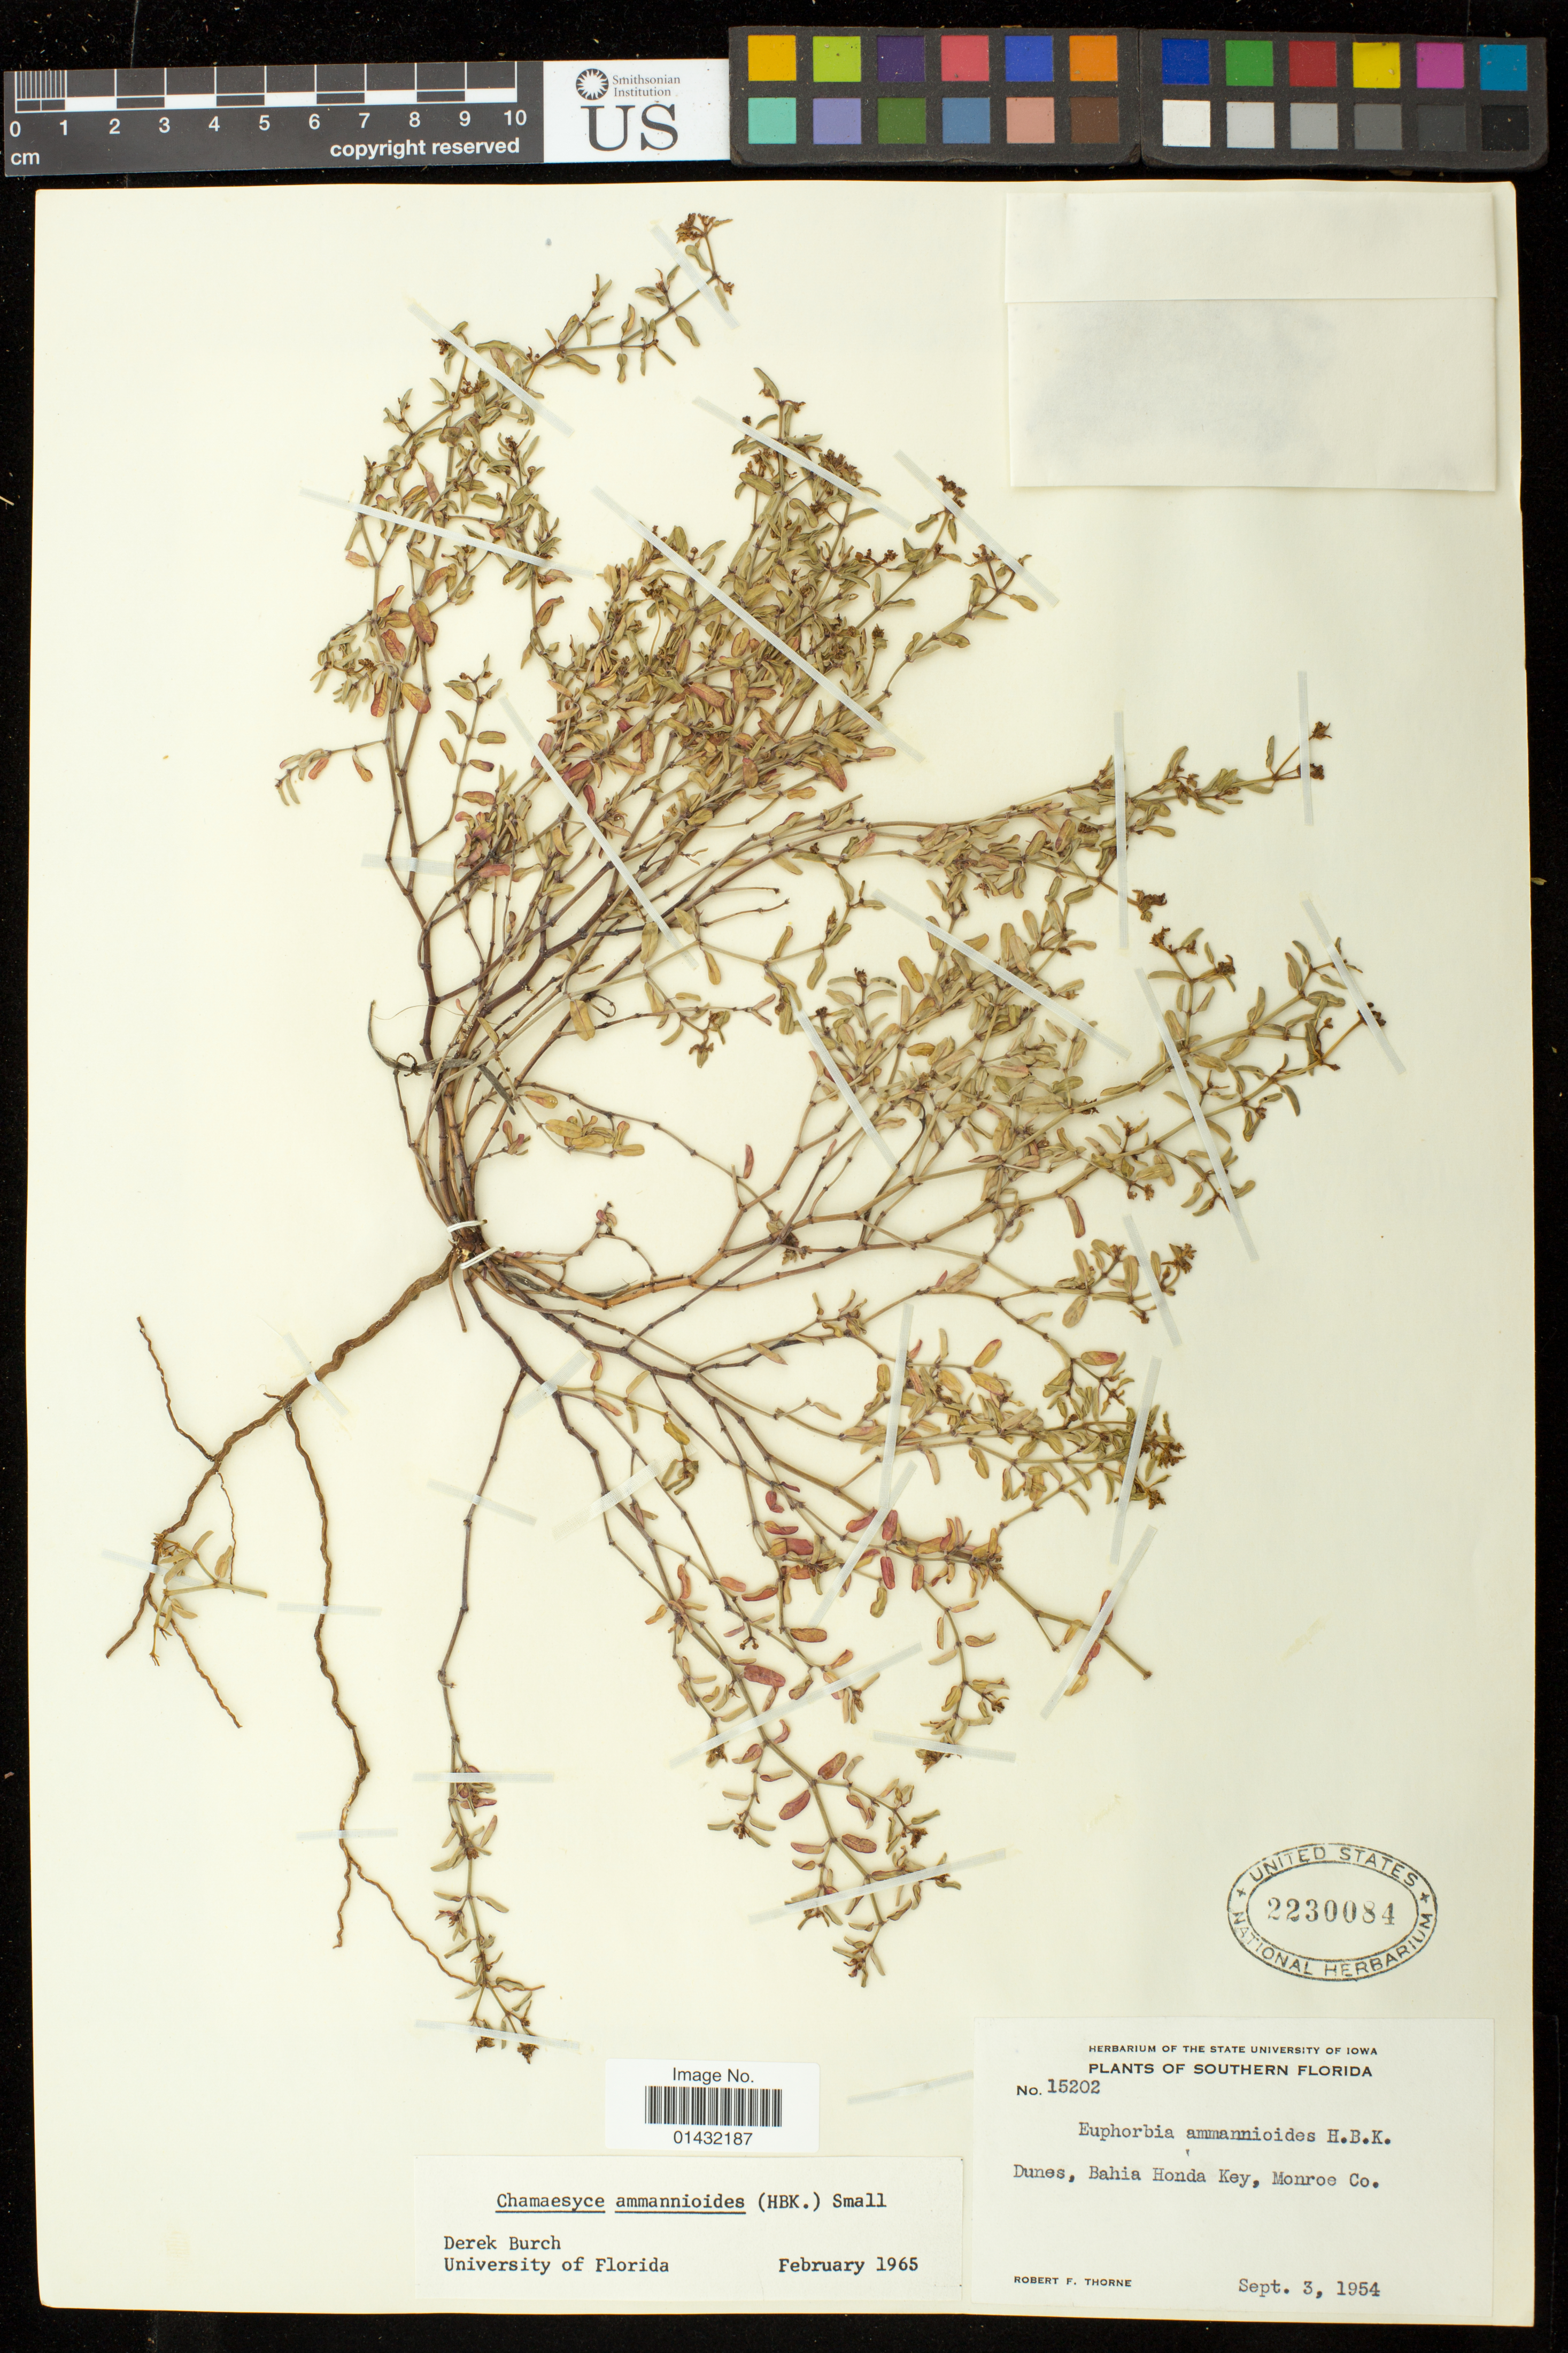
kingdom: Plantae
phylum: Tracheophyta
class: Magnoliopsida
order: Malpighiales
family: Euphorbiaceae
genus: Euphorbia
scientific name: Euphorbia bombensis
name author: Jacq.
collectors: R. F. Thorne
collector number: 15202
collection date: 1954-09-03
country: United States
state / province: Florida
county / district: Monroe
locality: Dunes, Bahia Honda Key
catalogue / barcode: US 2230084